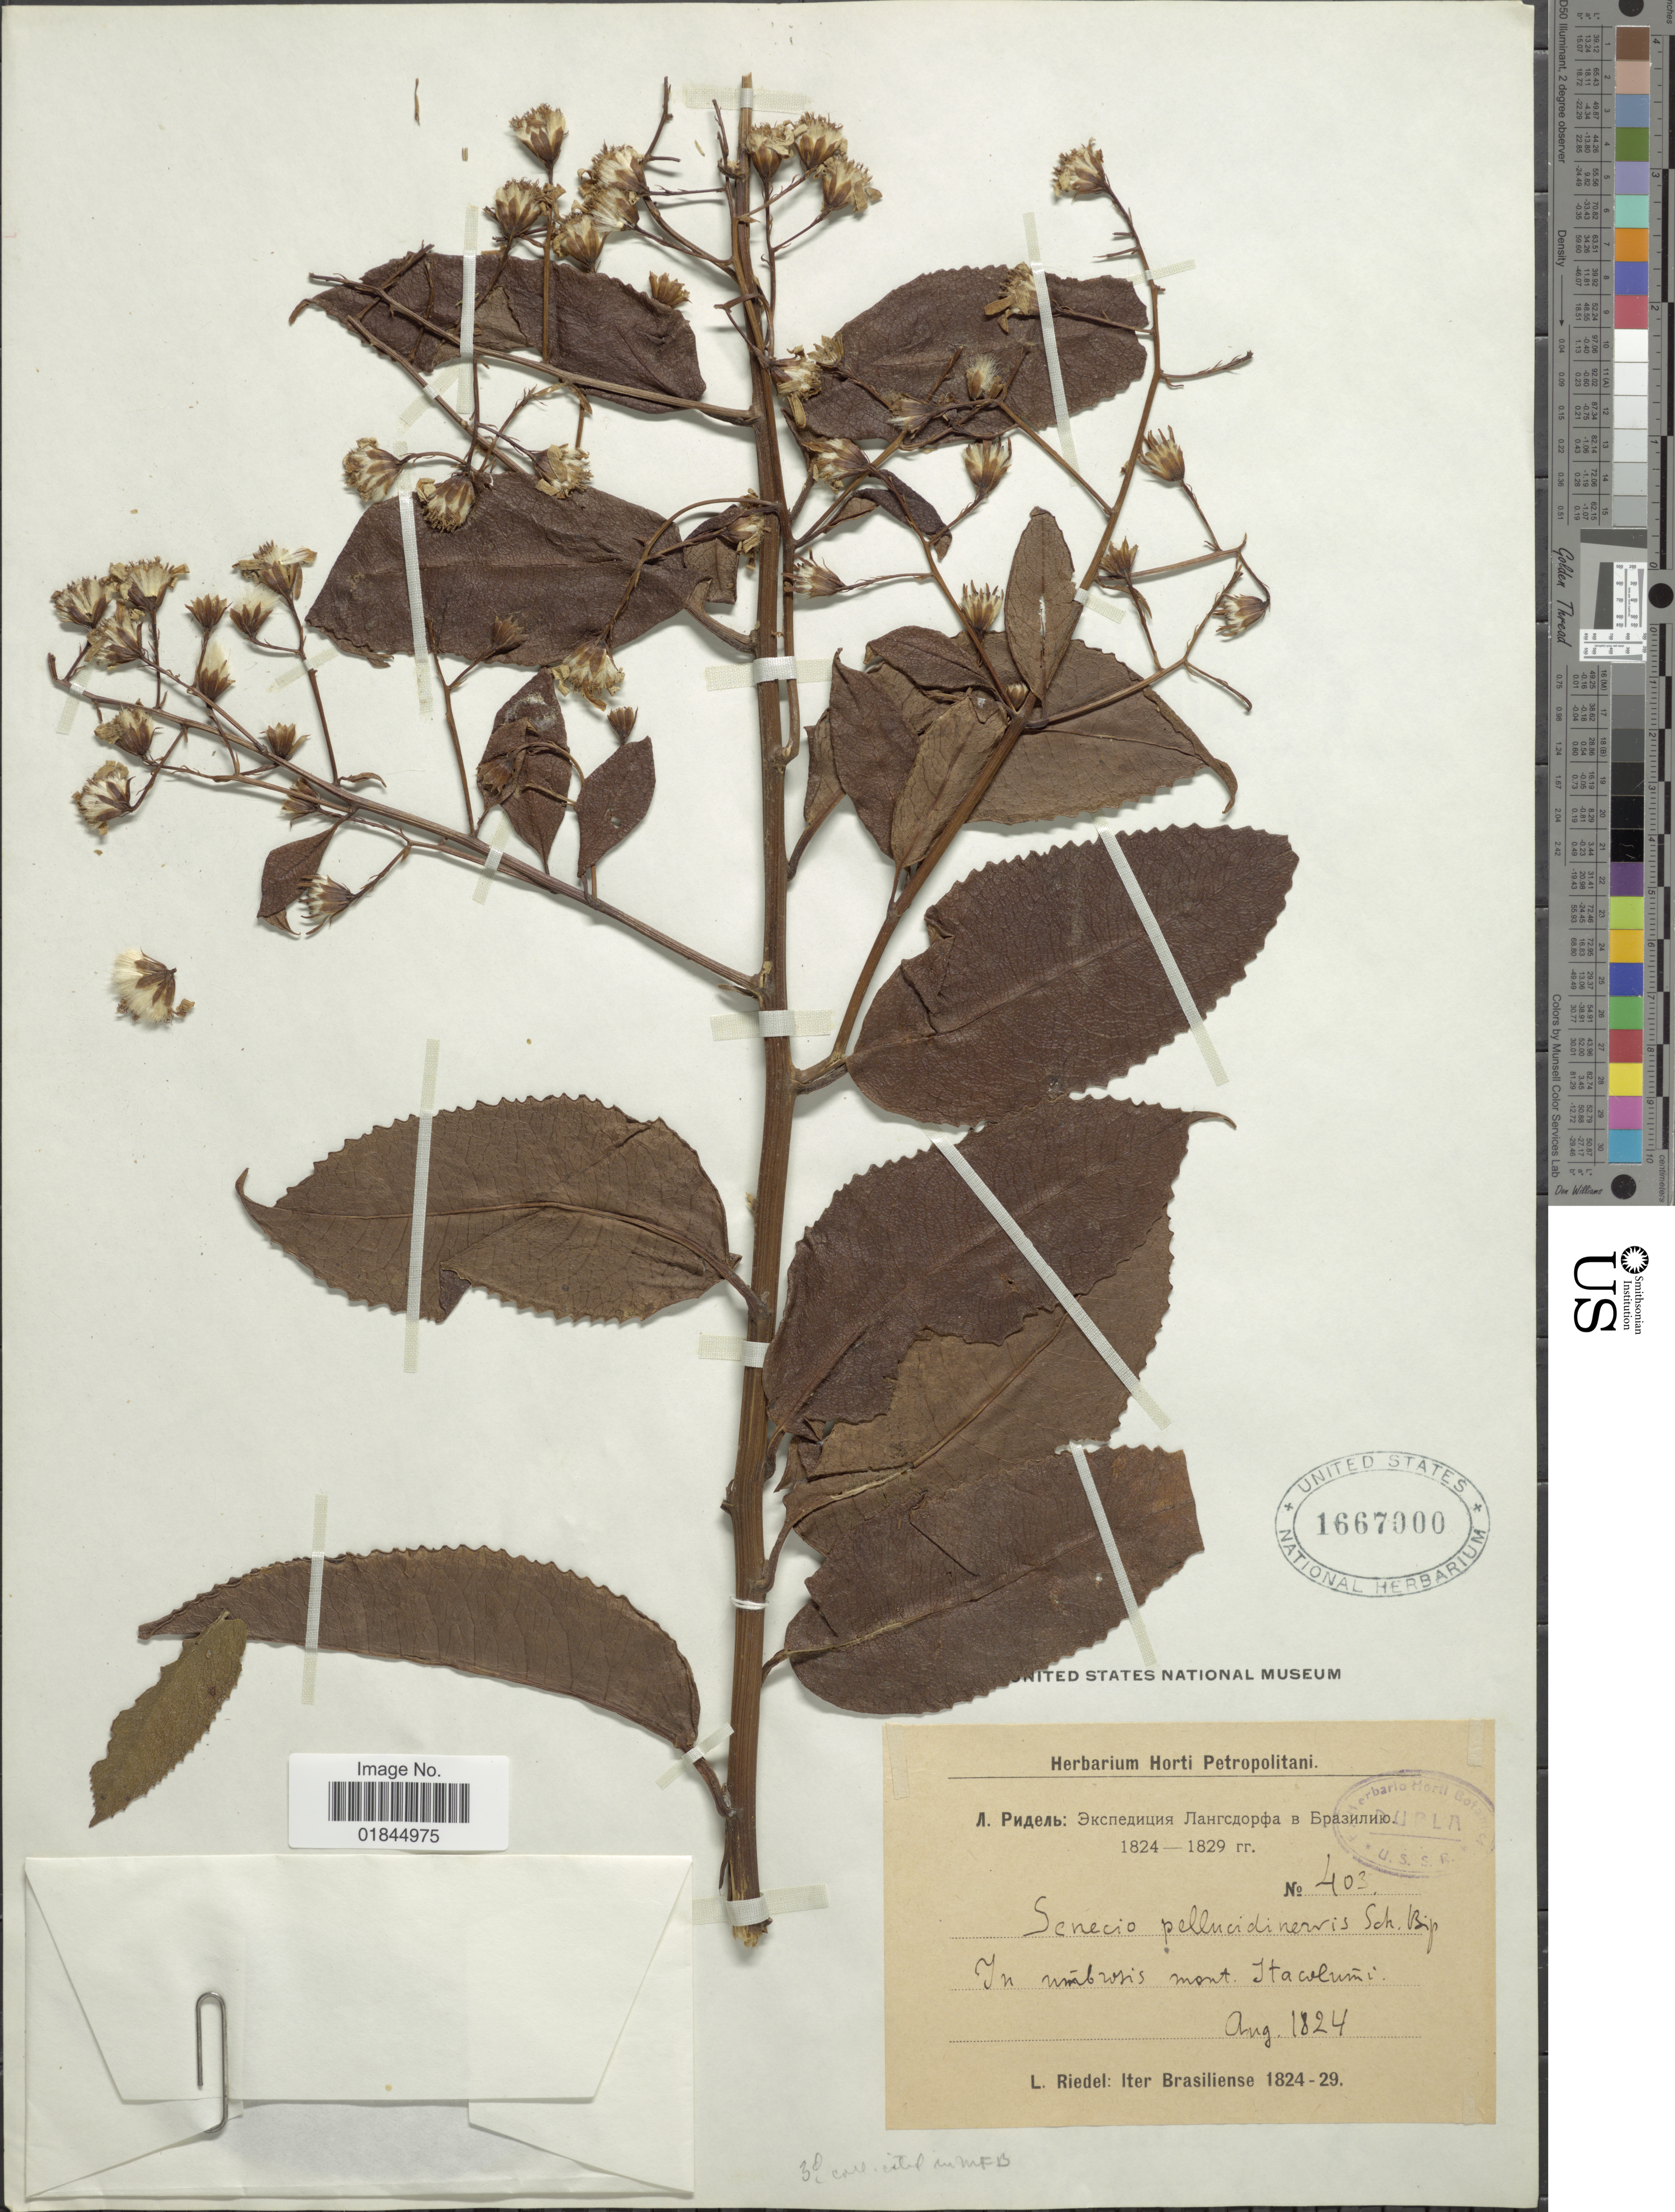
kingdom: Plantae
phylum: Tracheophyta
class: Magnoliopsida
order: Asterales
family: Asteraceae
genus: Pentacalia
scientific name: Pentacalia pellucidinervis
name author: (Sch. Bip.) Cuatrec.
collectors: L. Riedel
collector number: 403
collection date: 1824-08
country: Brazil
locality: In umbrosis mont. Itacolumi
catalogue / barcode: US 1667000